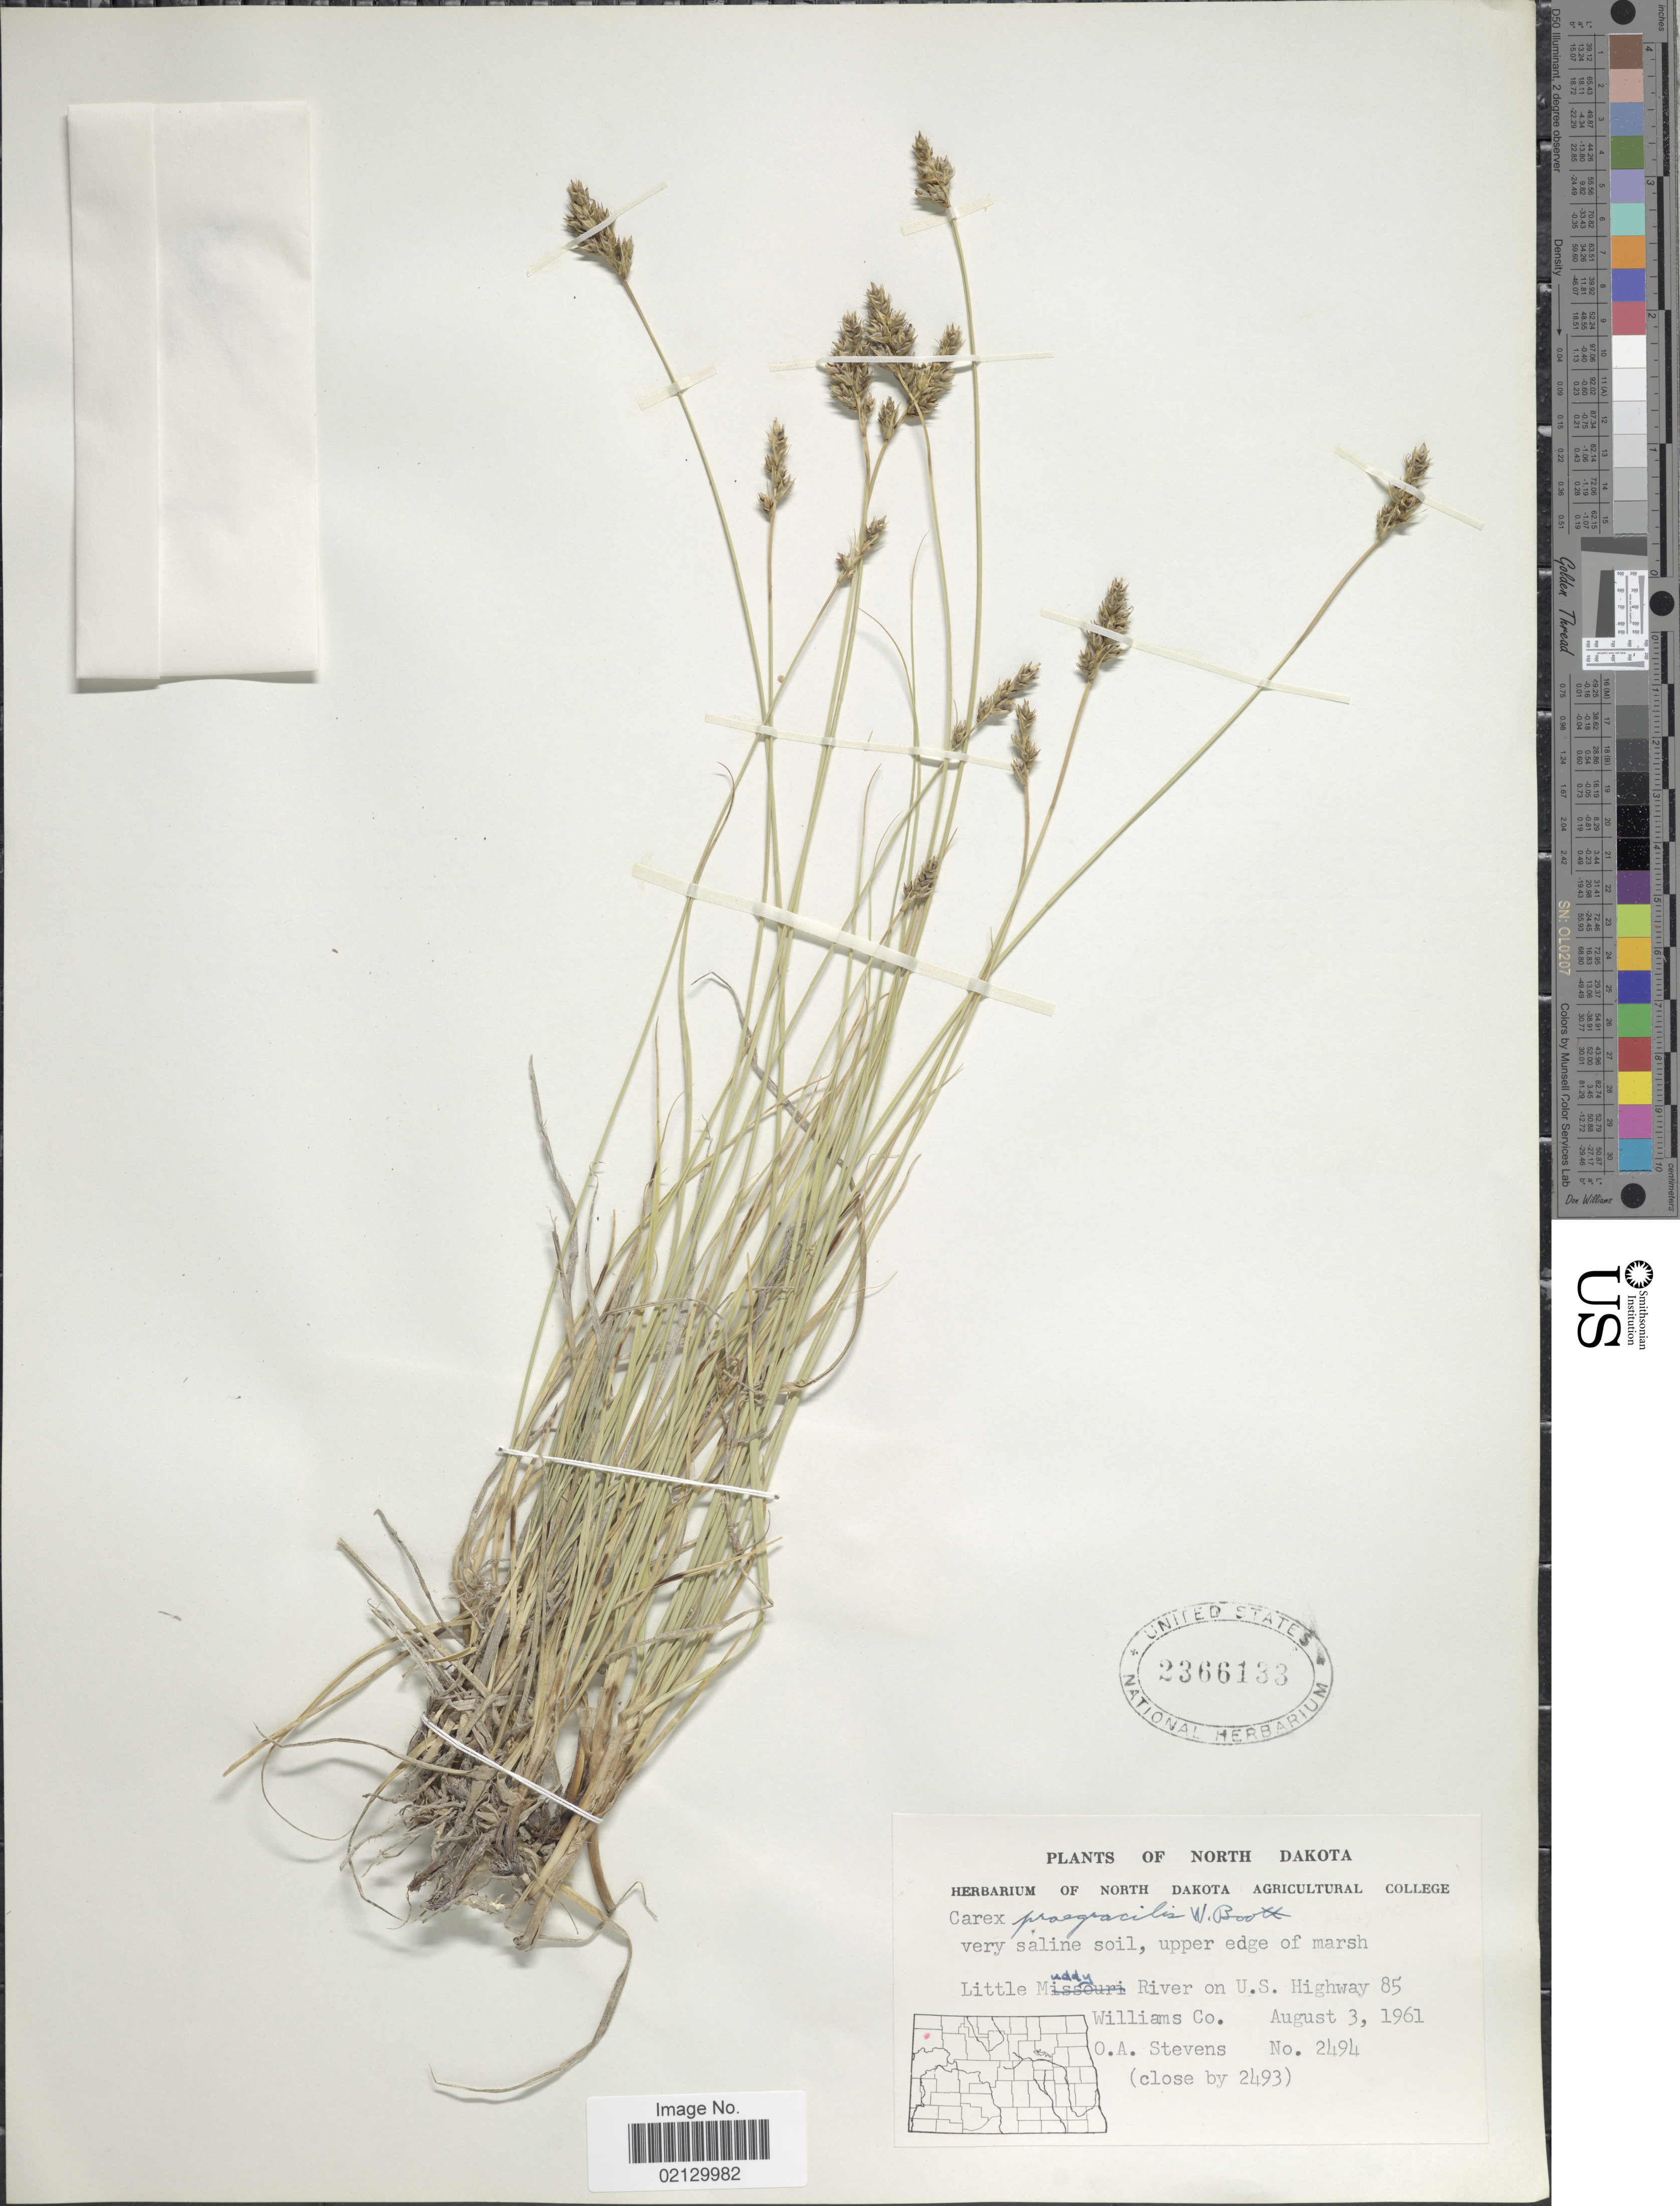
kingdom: Plantae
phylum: Tracheophyta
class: Liliopsida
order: Poales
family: Cyperaceae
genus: Carex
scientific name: Carex praegracilis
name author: W. Boott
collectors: O. A. Stevens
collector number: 2494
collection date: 1961-08-03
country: United States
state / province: North Dakota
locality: Little Muddy River, on U. S. Highway 85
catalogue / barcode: US 2366133